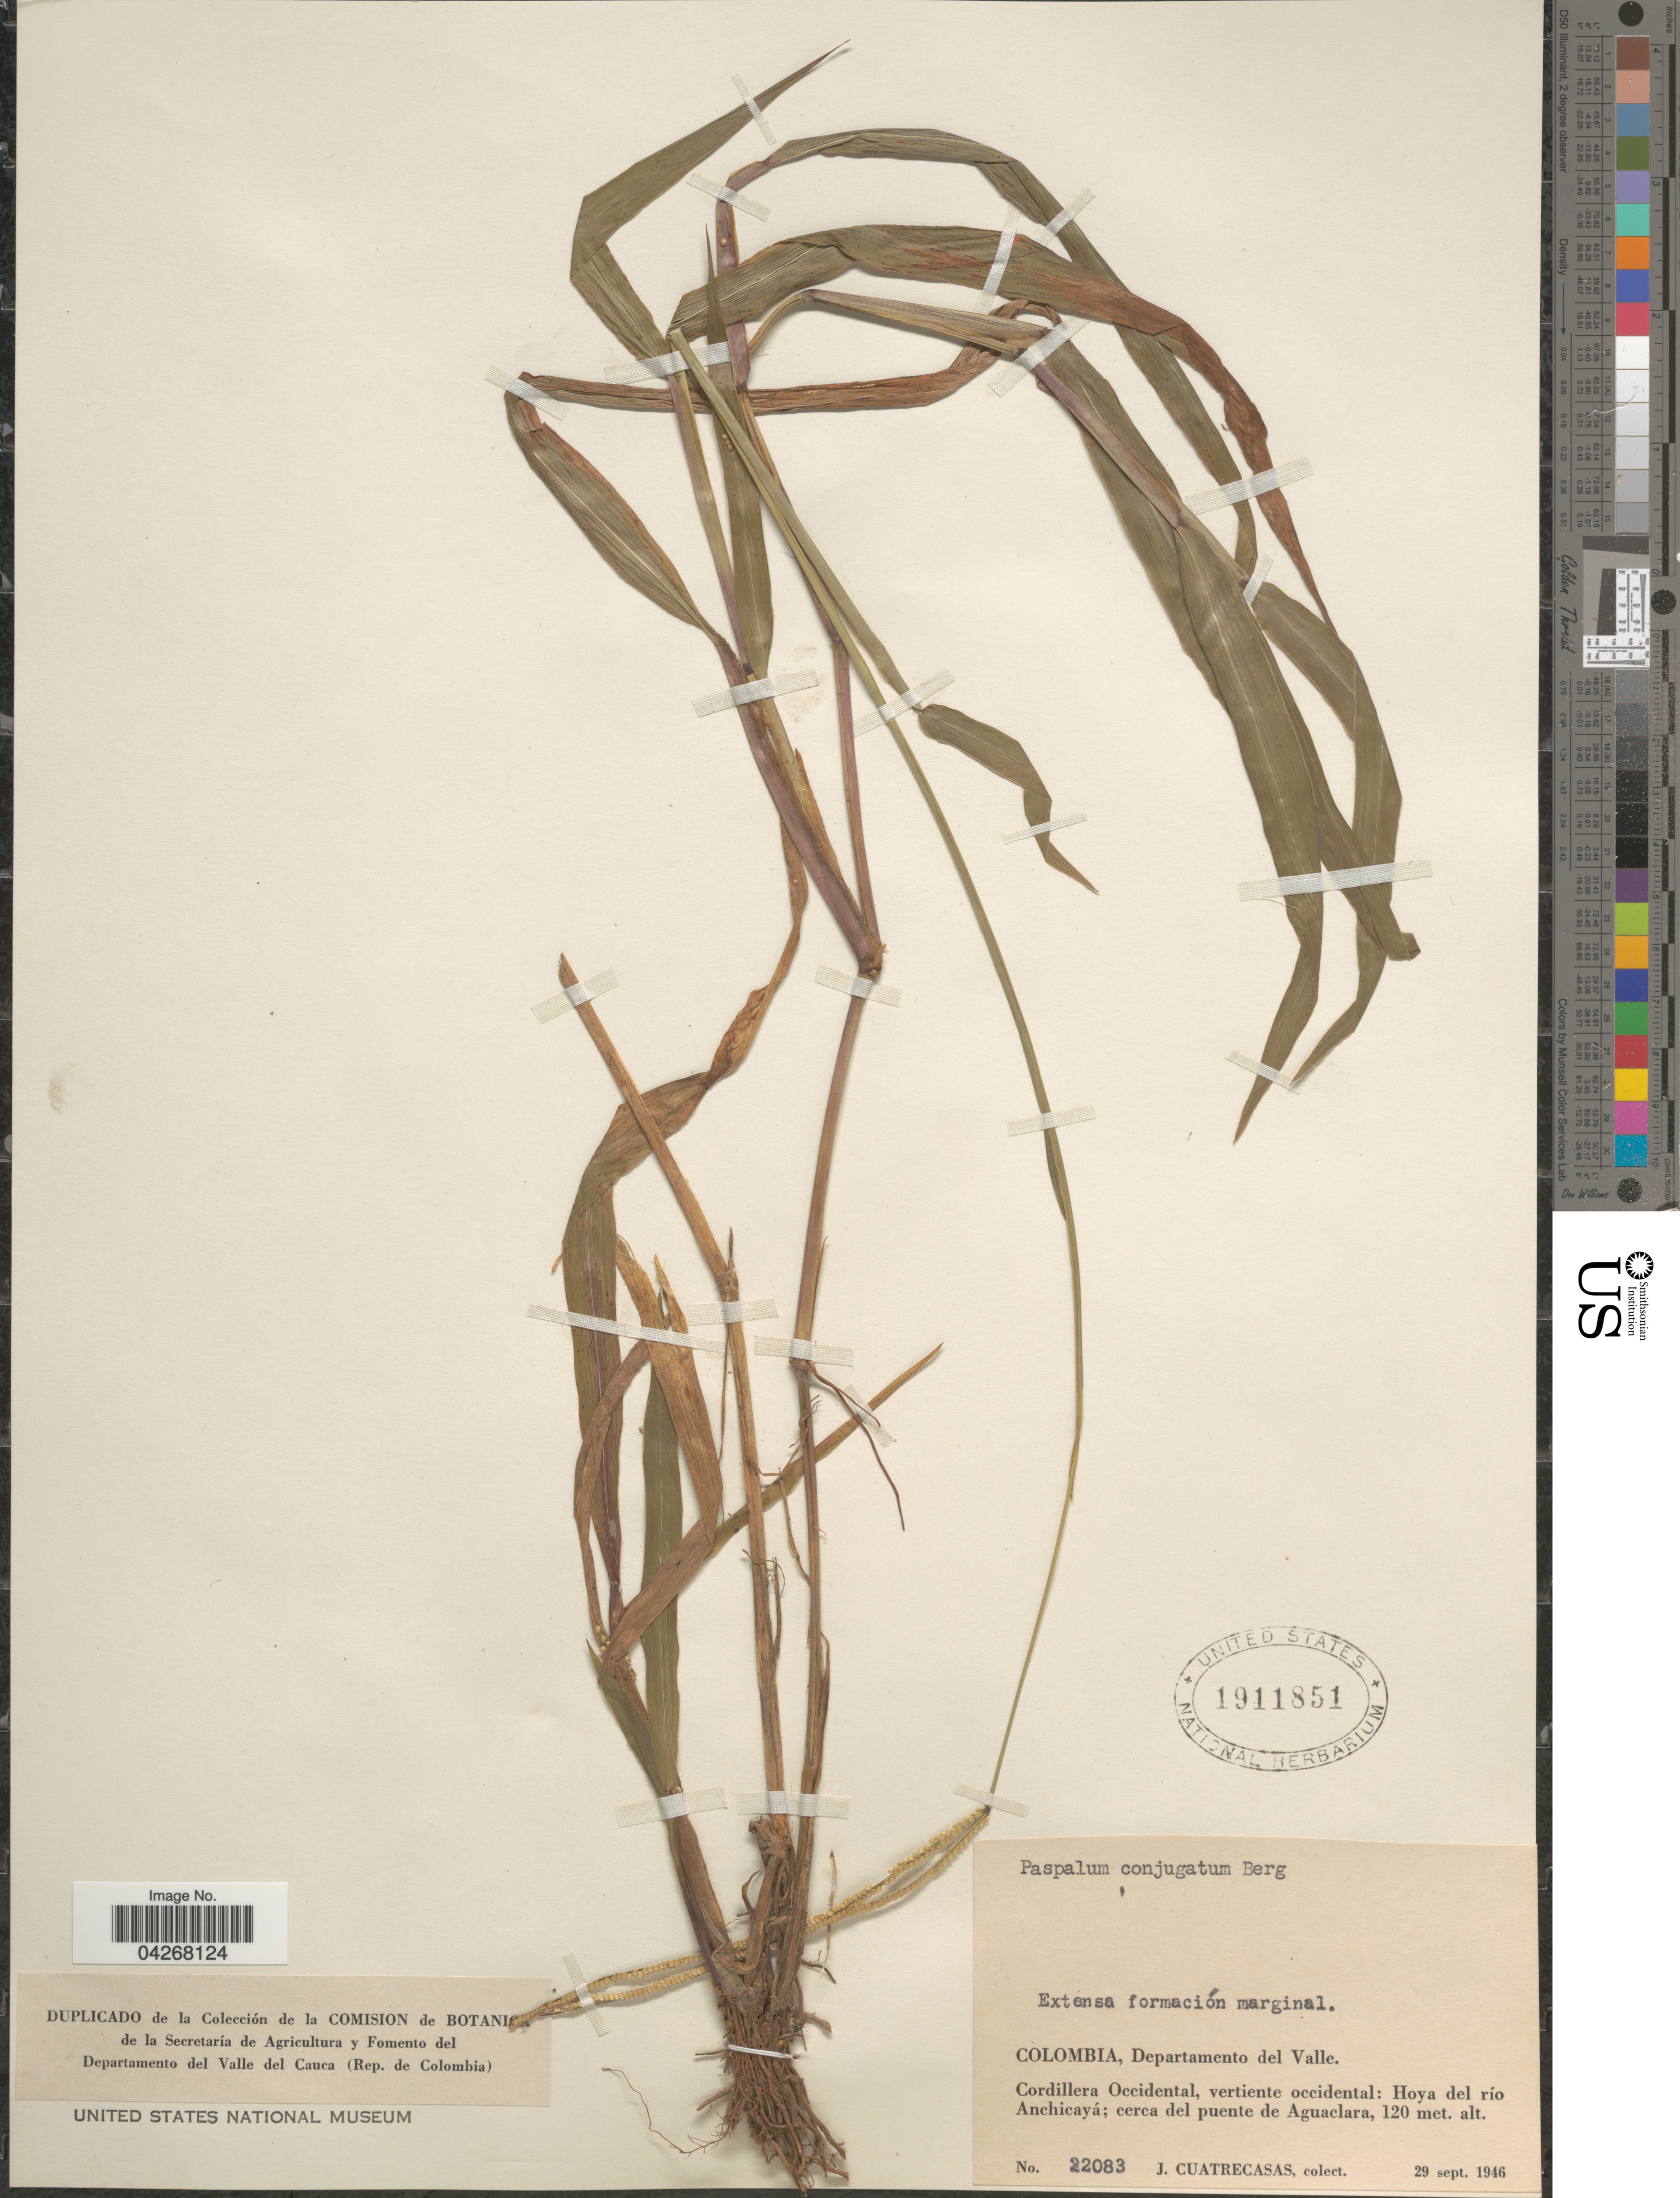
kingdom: Plantae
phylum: Tracheophyta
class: Liliopsida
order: Poales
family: Poaceae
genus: Paspalum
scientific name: Paspalum conjugatum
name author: P.J. Bergius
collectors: J. Cuatrecasas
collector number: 22083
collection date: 1946-09-29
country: Colombia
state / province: Valle del Cauca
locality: Departamento del Valle. Cordillera Occidental; vertiente occidental: Hoya del río Anchicayá; cerca del puente de Aguaclara.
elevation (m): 120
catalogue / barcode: US 1911851